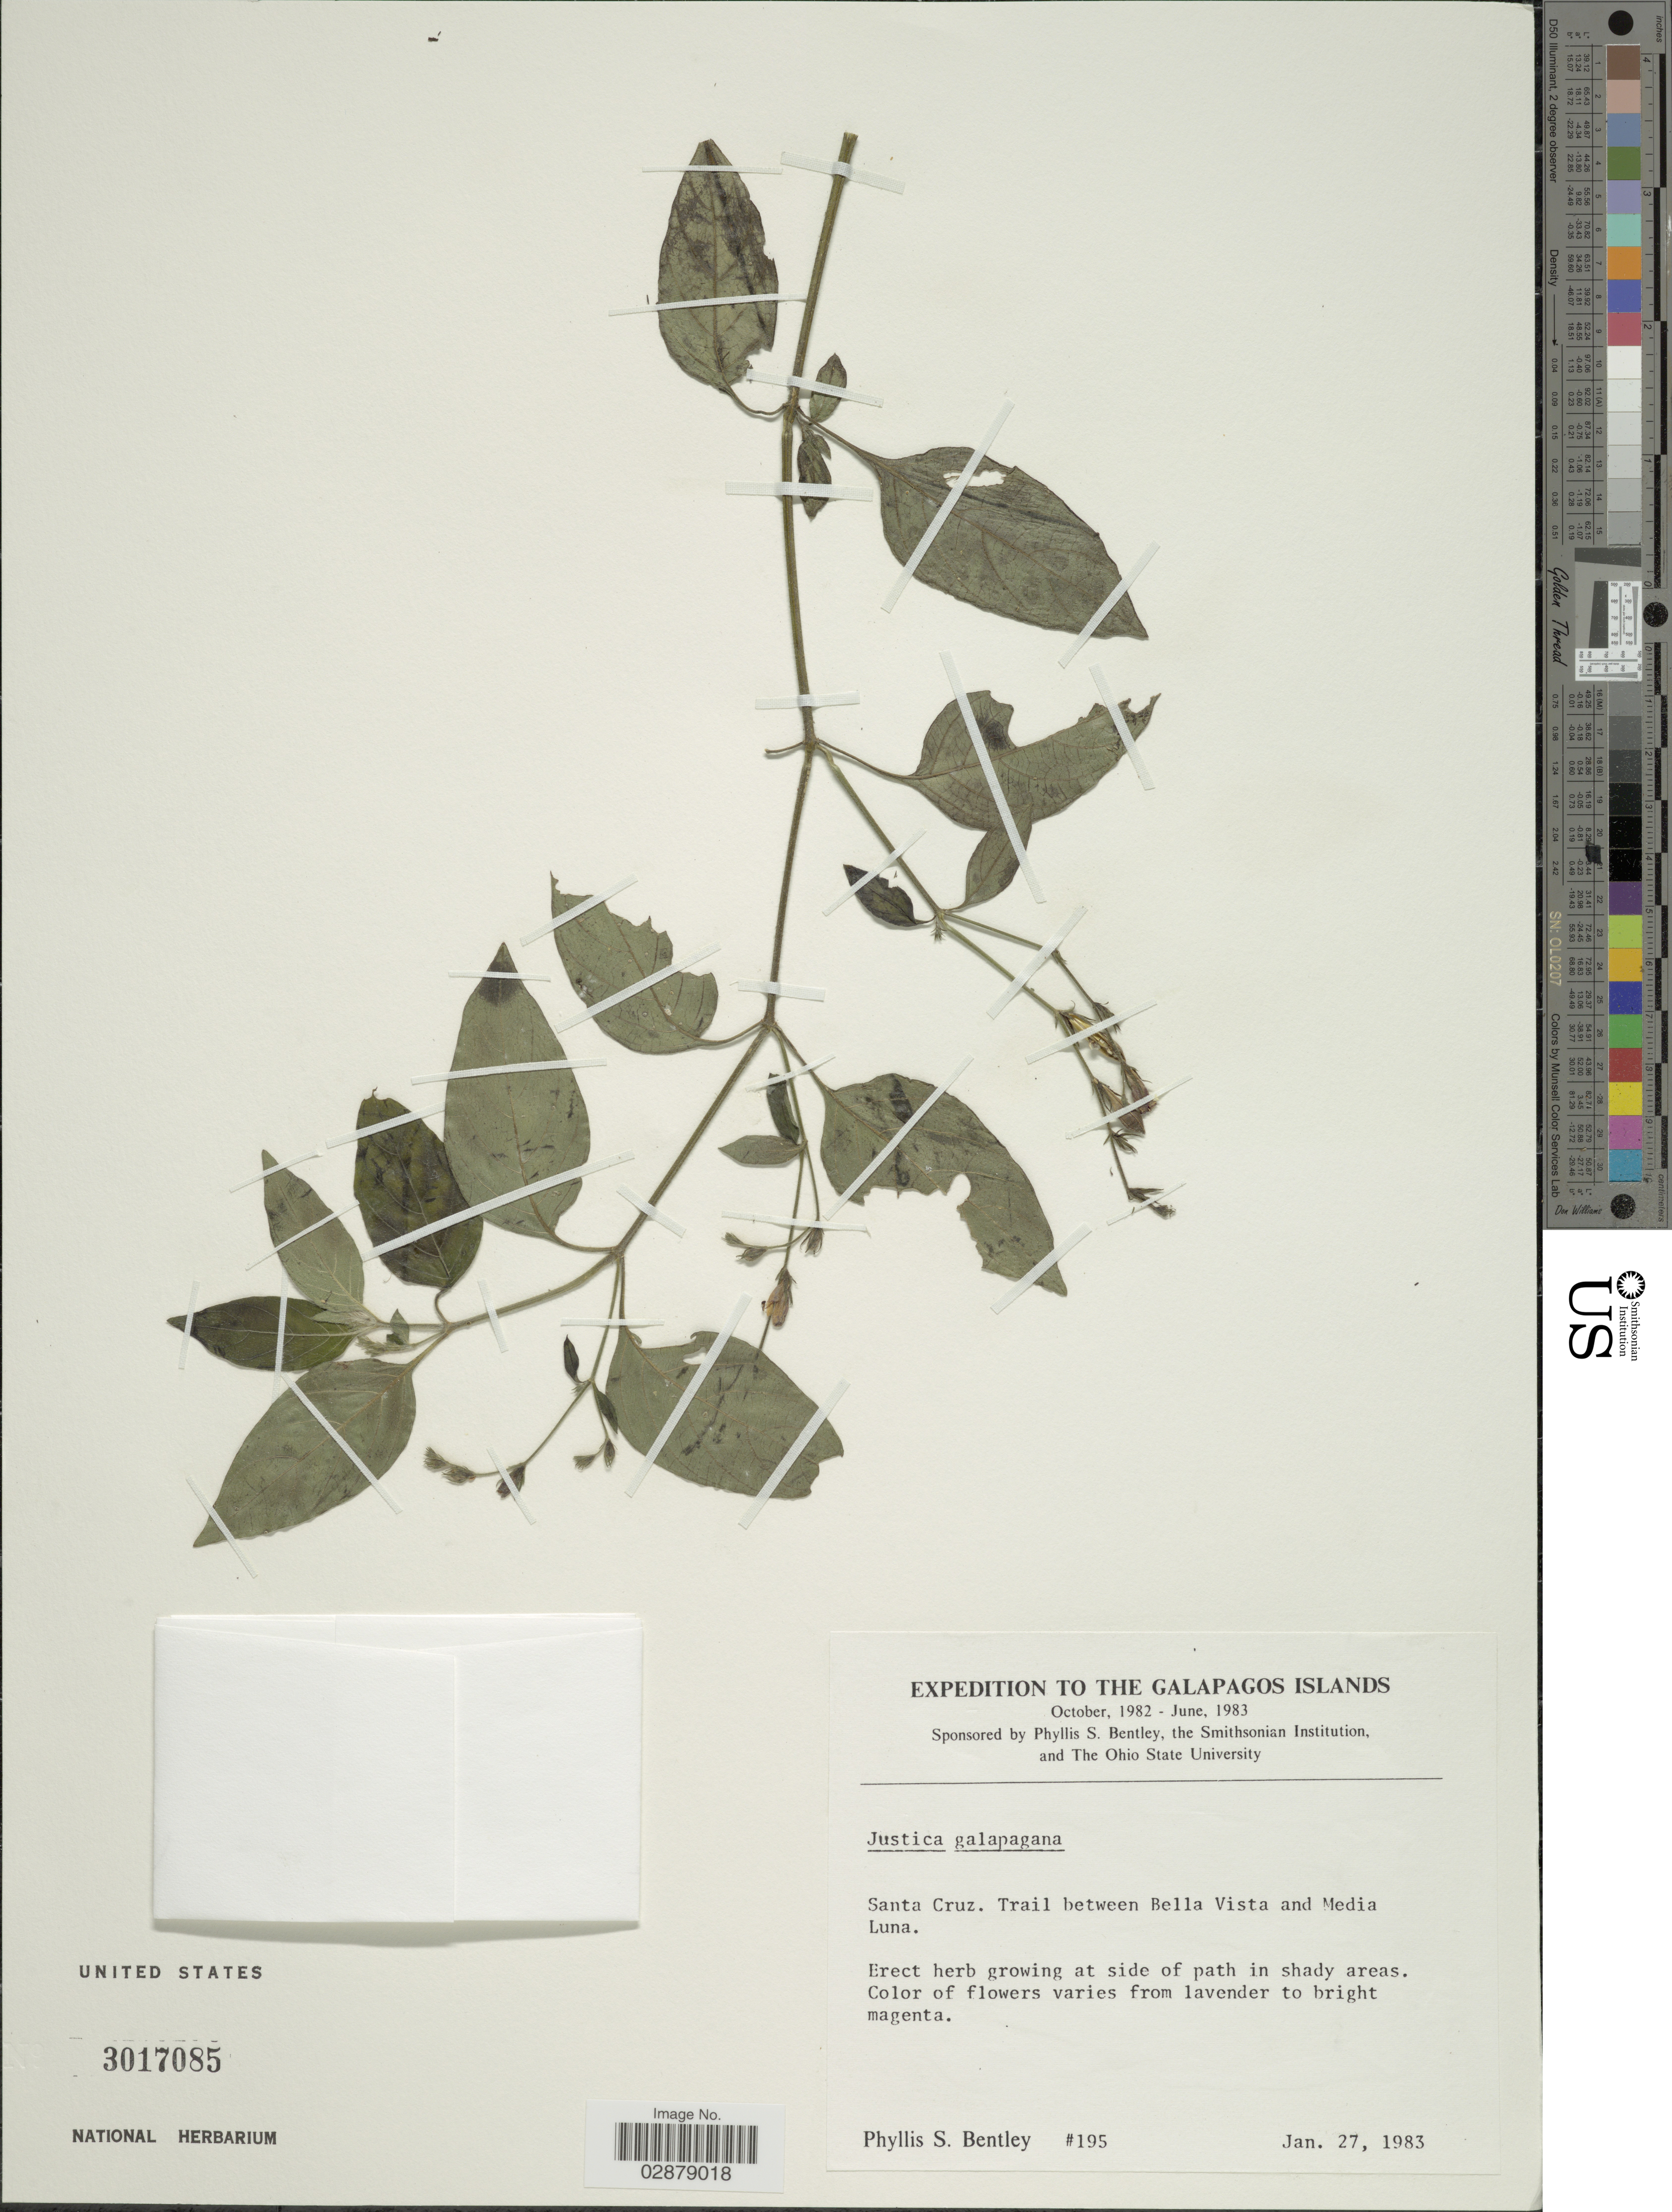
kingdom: Plantae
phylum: Tracheophyta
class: Magnoliopsida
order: Lamiales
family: Acanthaceae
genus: Justicia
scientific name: Justicia galapagana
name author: Lindau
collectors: P. S. Bentley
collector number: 195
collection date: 1983-01-27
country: Ecuador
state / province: Colón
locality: The Galapagos Islands. Santa Cruz. Trail between Bella Vista and Media Luna.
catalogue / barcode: US 3017085